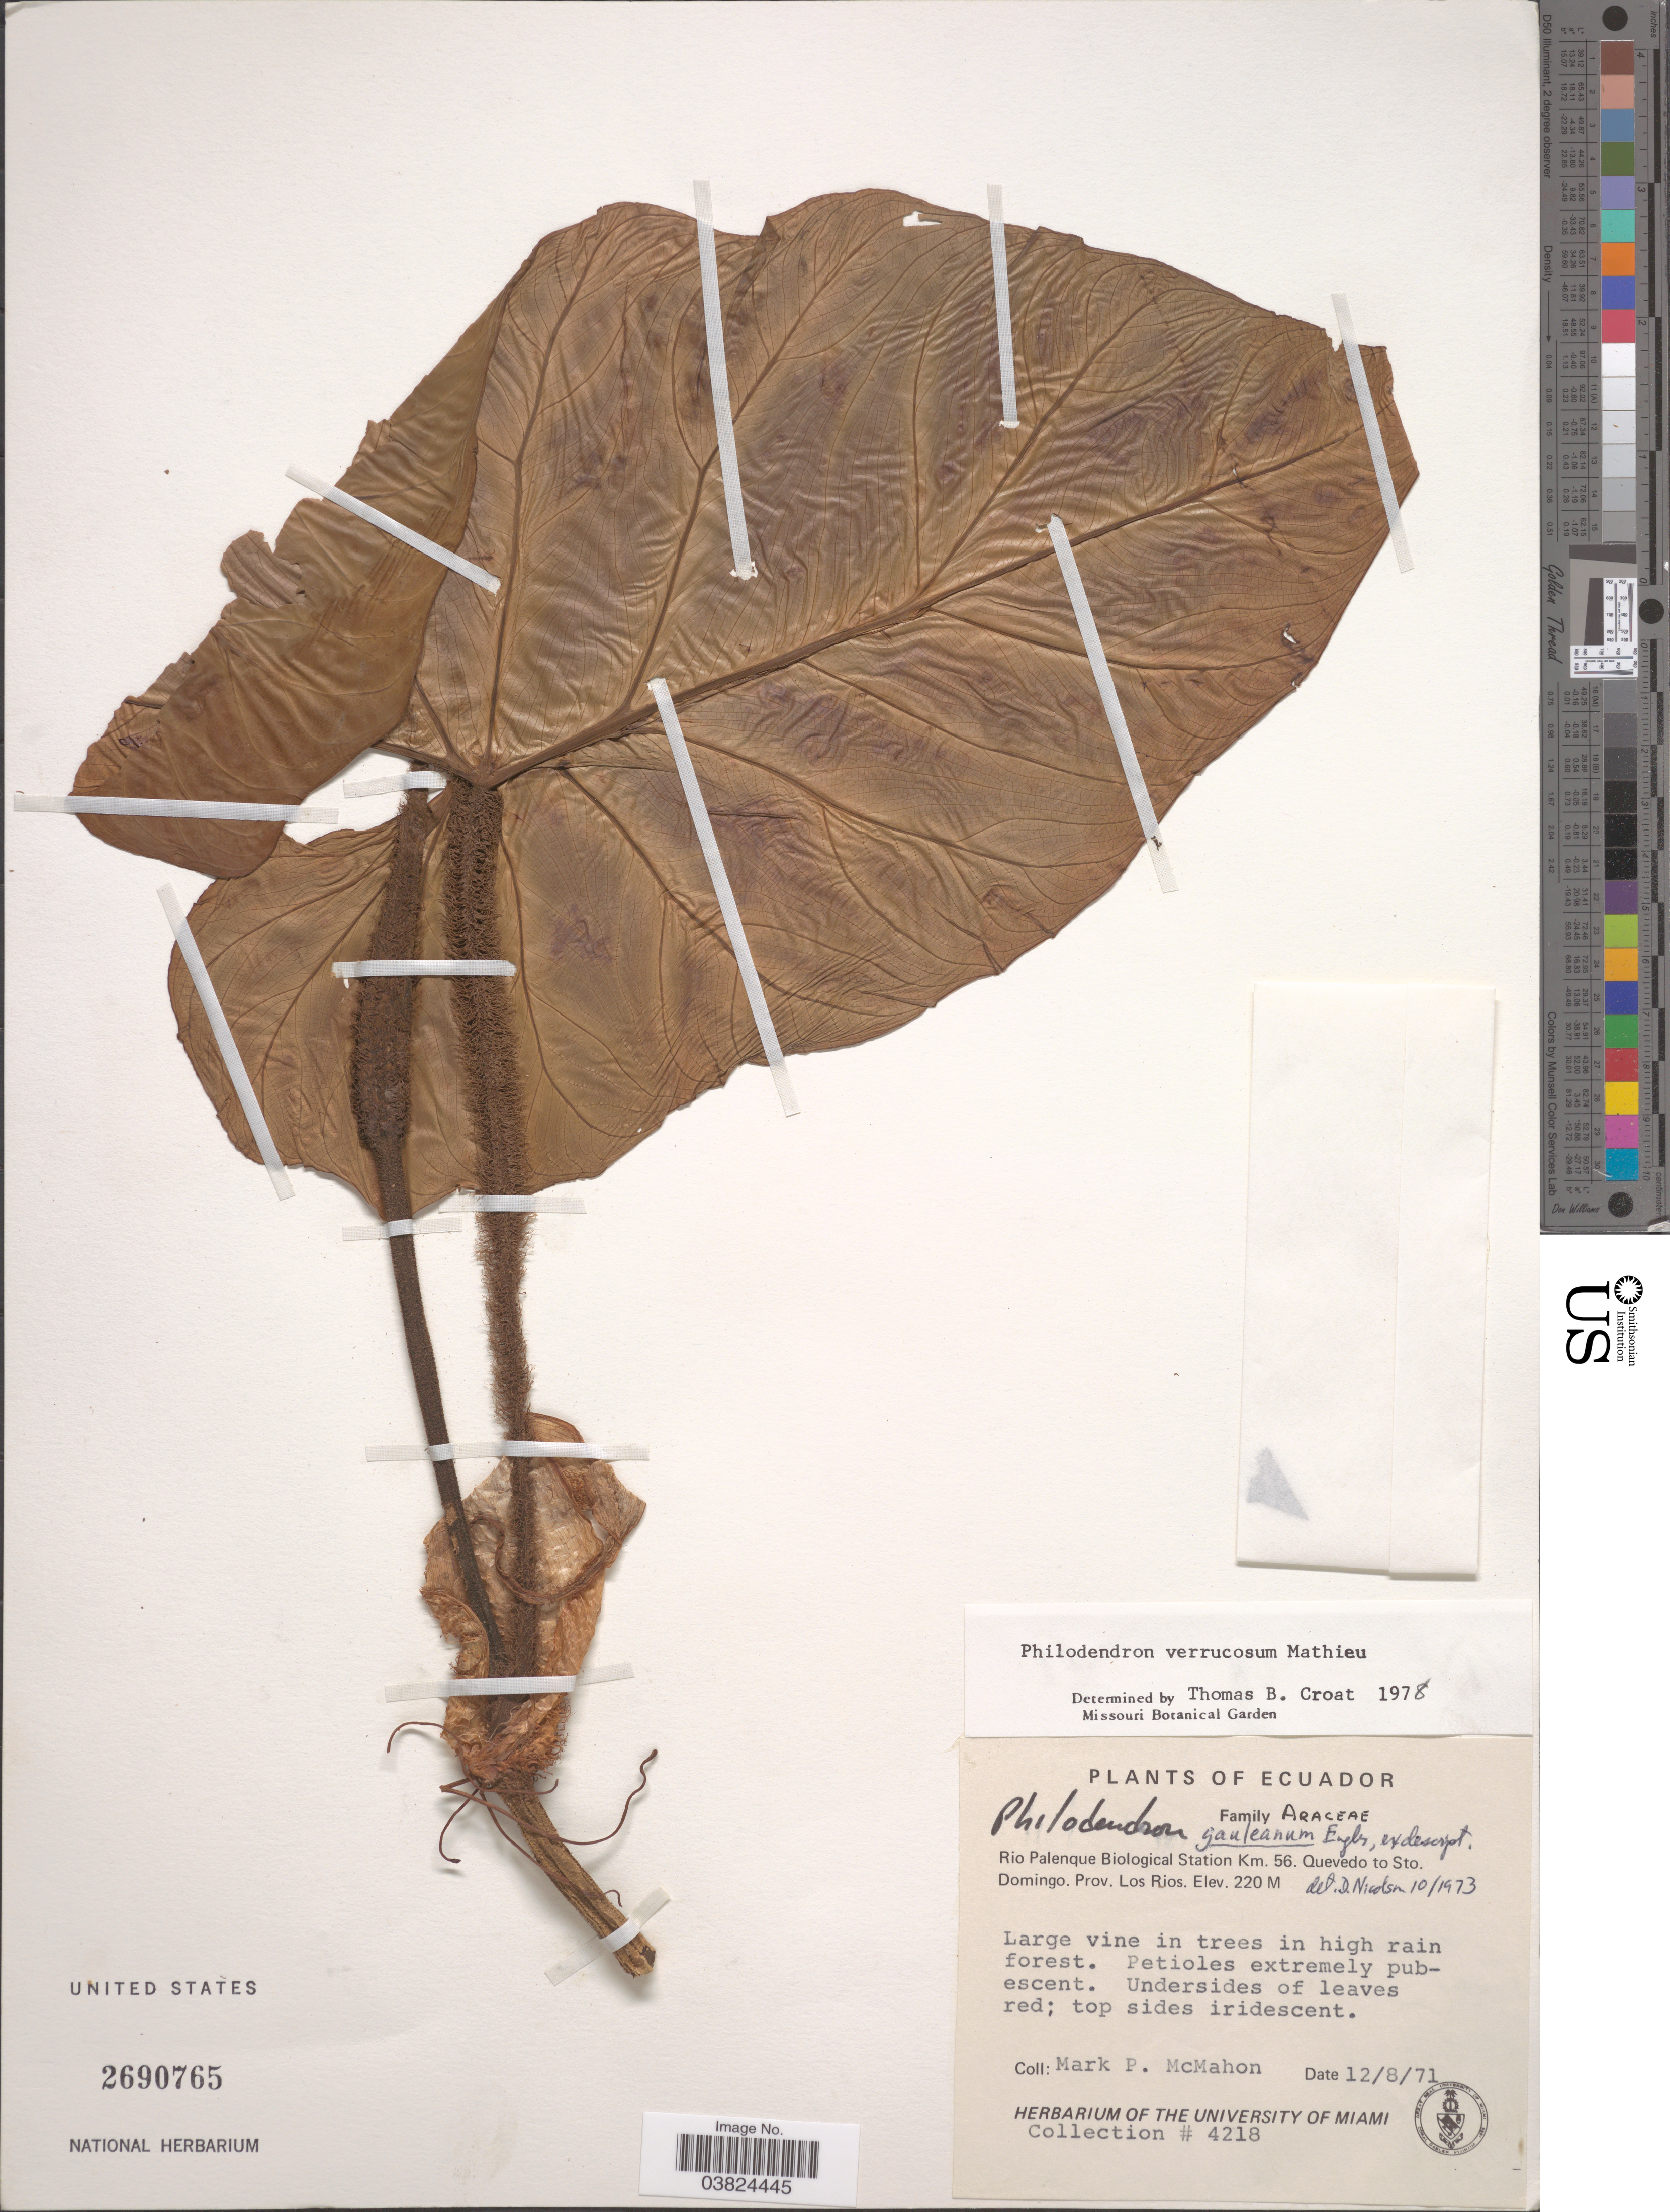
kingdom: Plantae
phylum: Tracheophyta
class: Liliopsida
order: Alismatales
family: Araceae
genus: Philodendron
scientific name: Philodendron verrucosum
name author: L. Mathieu ex Schott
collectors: M. McMahon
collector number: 4218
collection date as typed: Transcribed d/m/y: 12/8/71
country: Ecuador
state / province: Los Ríos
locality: Rio Palenque Biological Station Km. 56. Quevedo to Sto. Domingo.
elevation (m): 220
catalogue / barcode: US 2690765